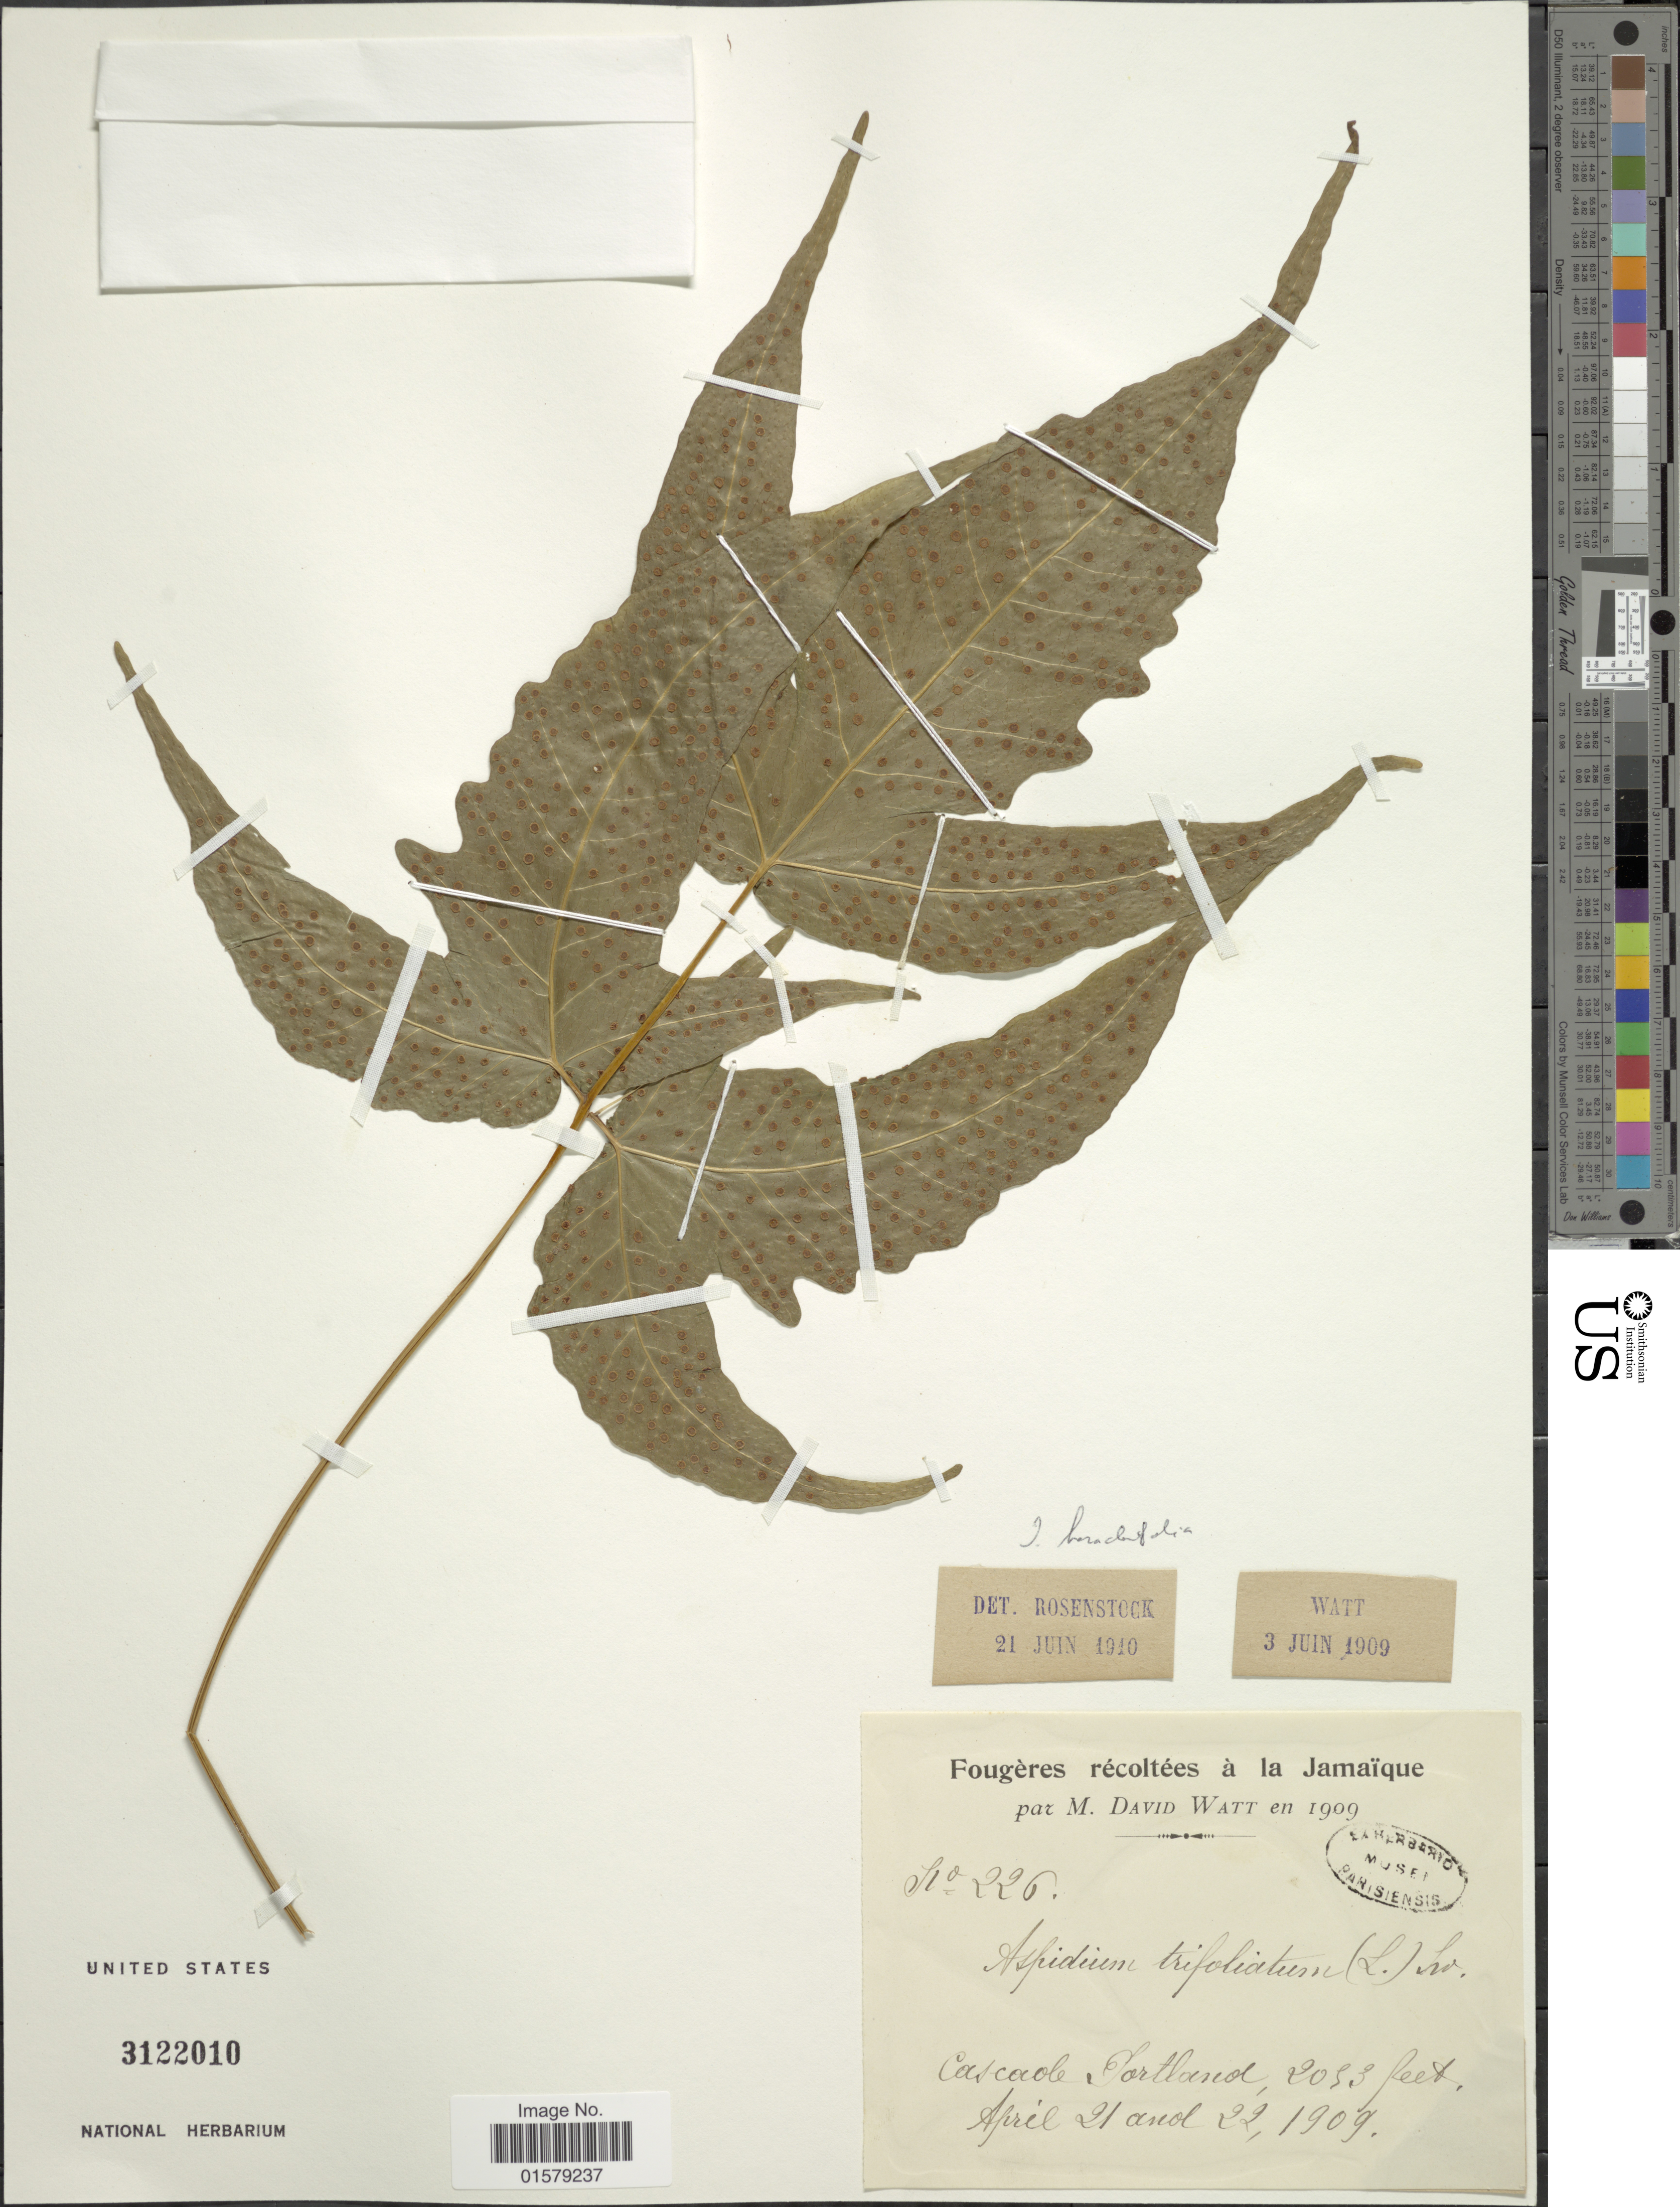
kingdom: Plantae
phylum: Tracheophyta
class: Polypodiopsida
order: Polypodiales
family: Tectariaceae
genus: Tectaria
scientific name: Tectaria heracleifolia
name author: (Willd.) Underw.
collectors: D. Watt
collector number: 226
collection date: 1909-04-21/1909-04-22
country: Jamaica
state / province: Portland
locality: Cascade.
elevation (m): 626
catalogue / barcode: US 3122010